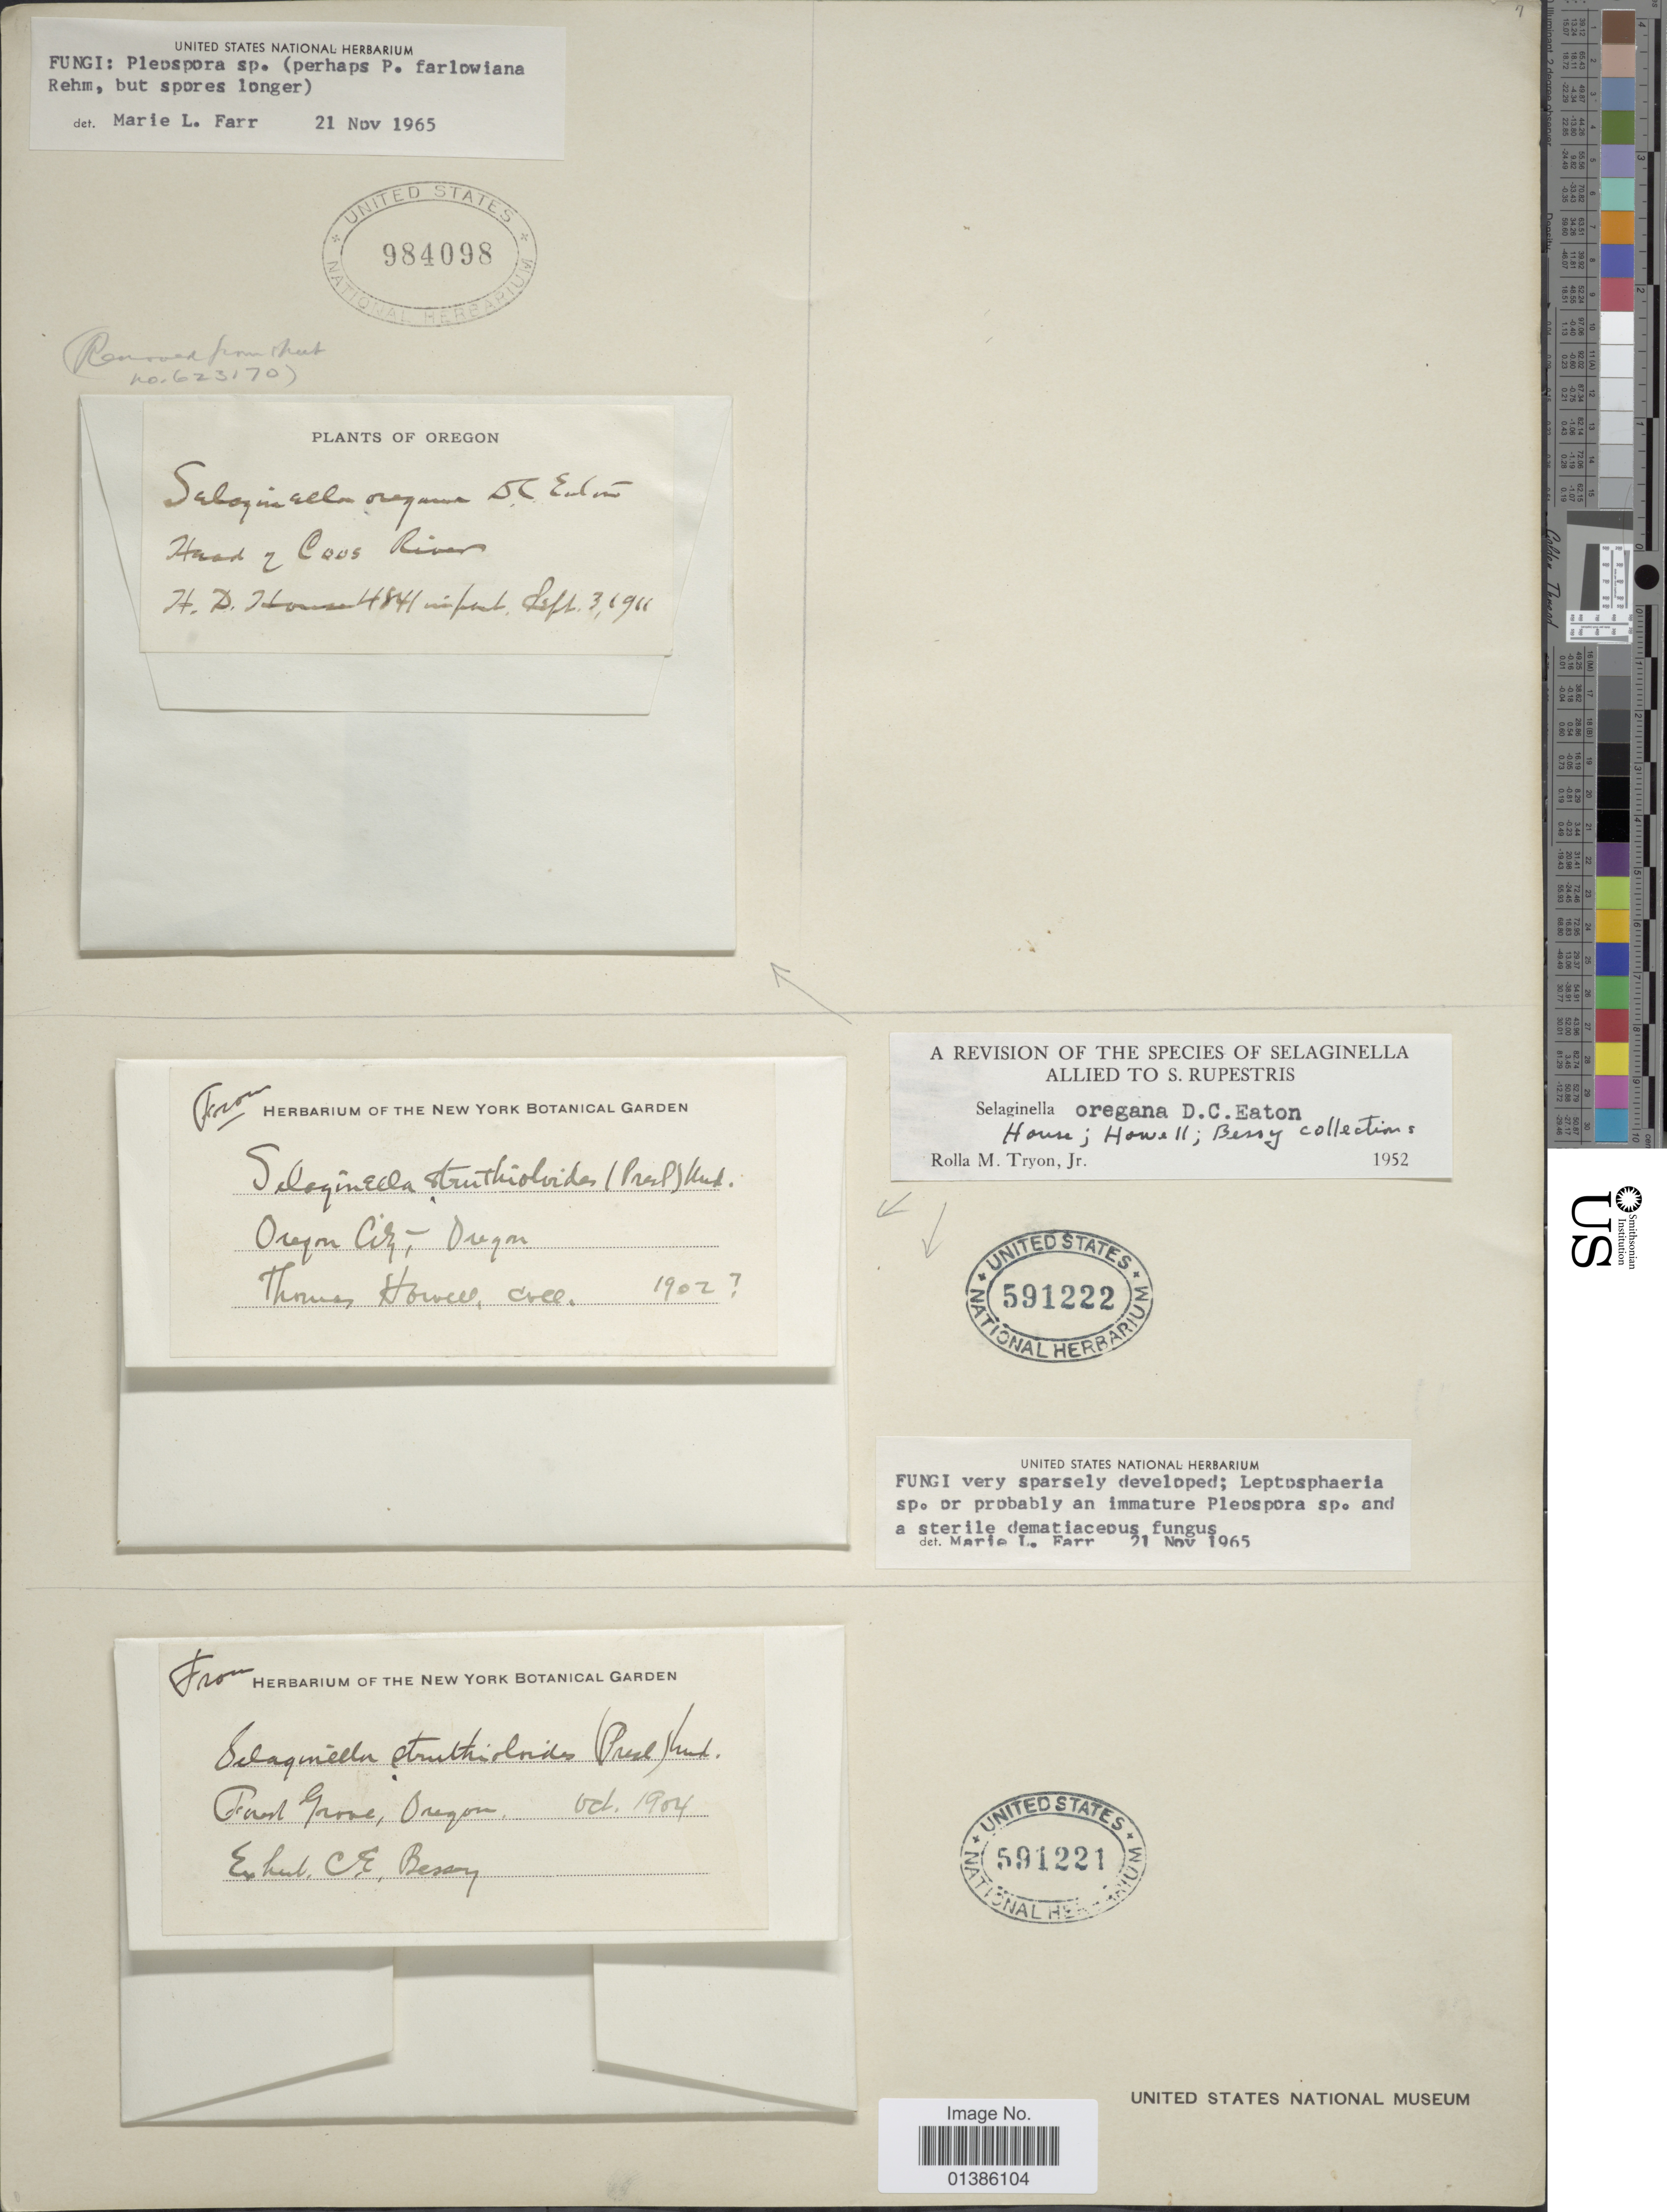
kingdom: Plantae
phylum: Tracheophyta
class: Lycopodiopsida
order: Selaginellales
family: Selaginellaceae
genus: Selaginella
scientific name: Selaginella oregana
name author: D.C. Eaton ex S. Watson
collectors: T. Howell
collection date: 1902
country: United States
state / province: Oregon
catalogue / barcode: US 591222-2